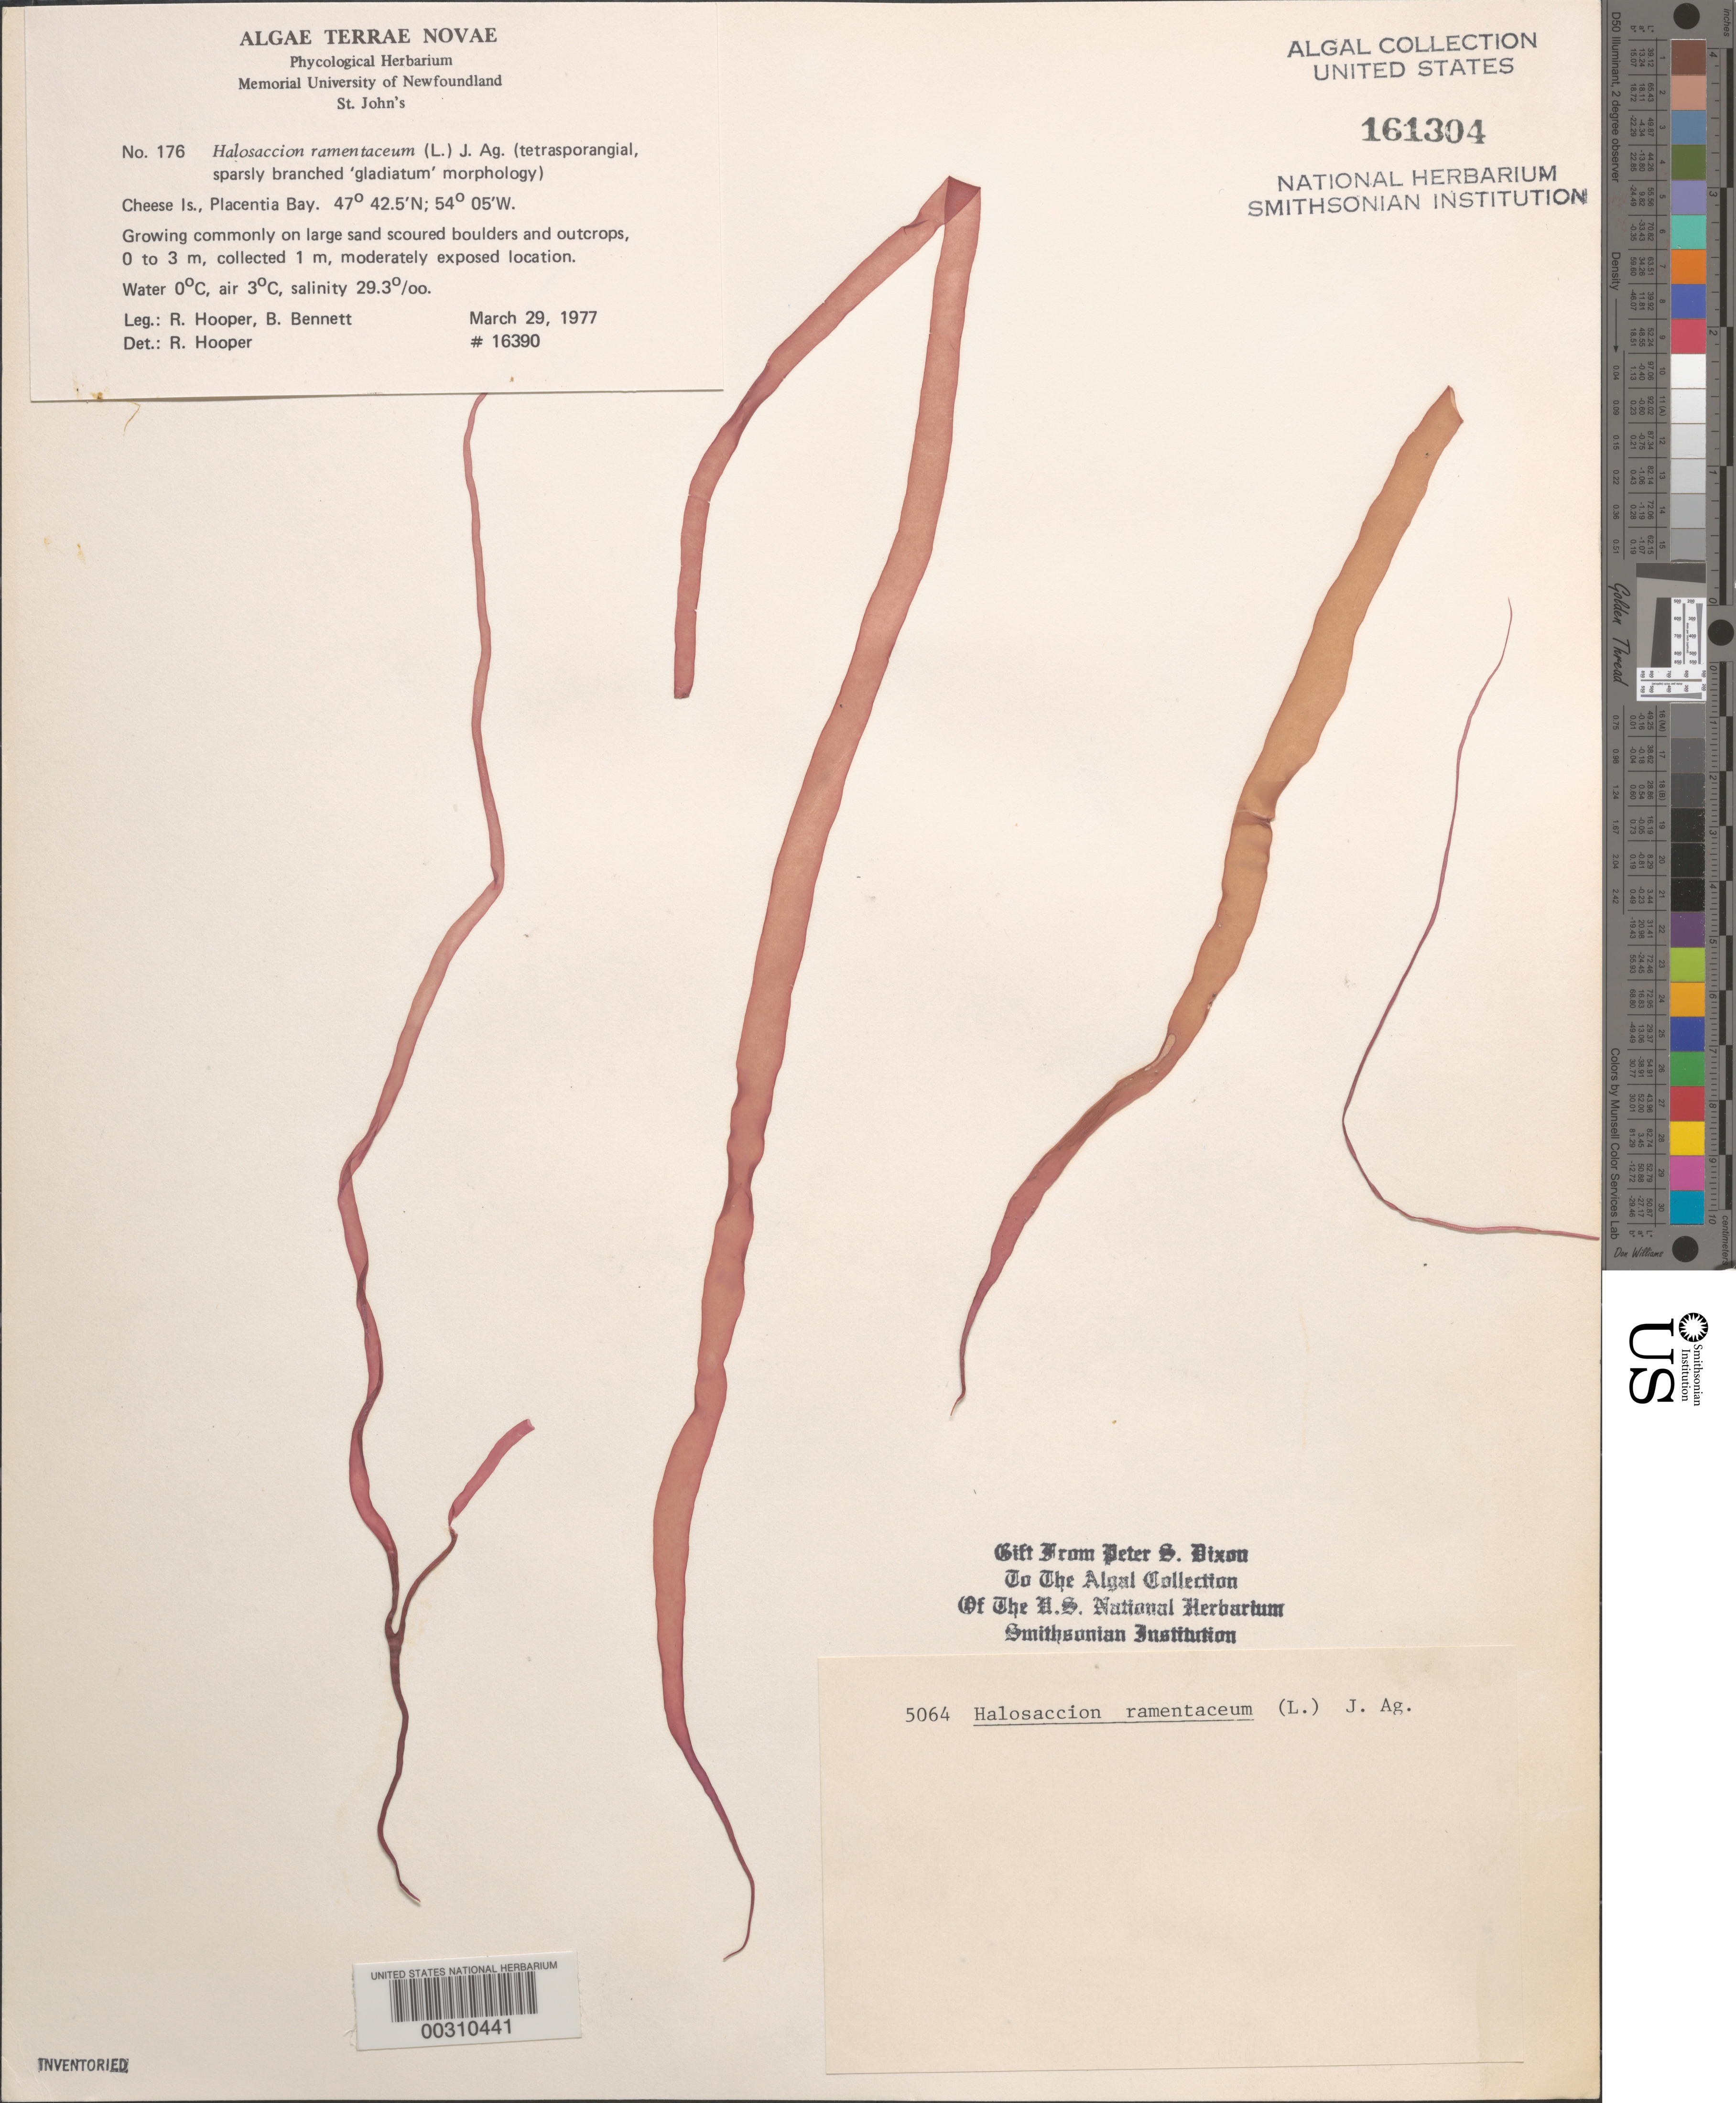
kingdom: Plantae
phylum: Rhodophyta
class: Florideophyceae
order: Palmariales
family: Palmariaceae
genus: Devaleraea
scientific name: Devaleraea ramentacea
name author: (L.) Guiry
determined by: Algae name updating Project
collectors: R. G. Hooper & B. Bennett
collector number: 16390 & PSD 5064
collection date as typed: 29 Mar 1977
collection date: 1977-03-29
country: Canada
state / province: Newfoundland and Labrador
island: Cheese Island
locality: Placentia Bay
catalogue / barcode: US 161304